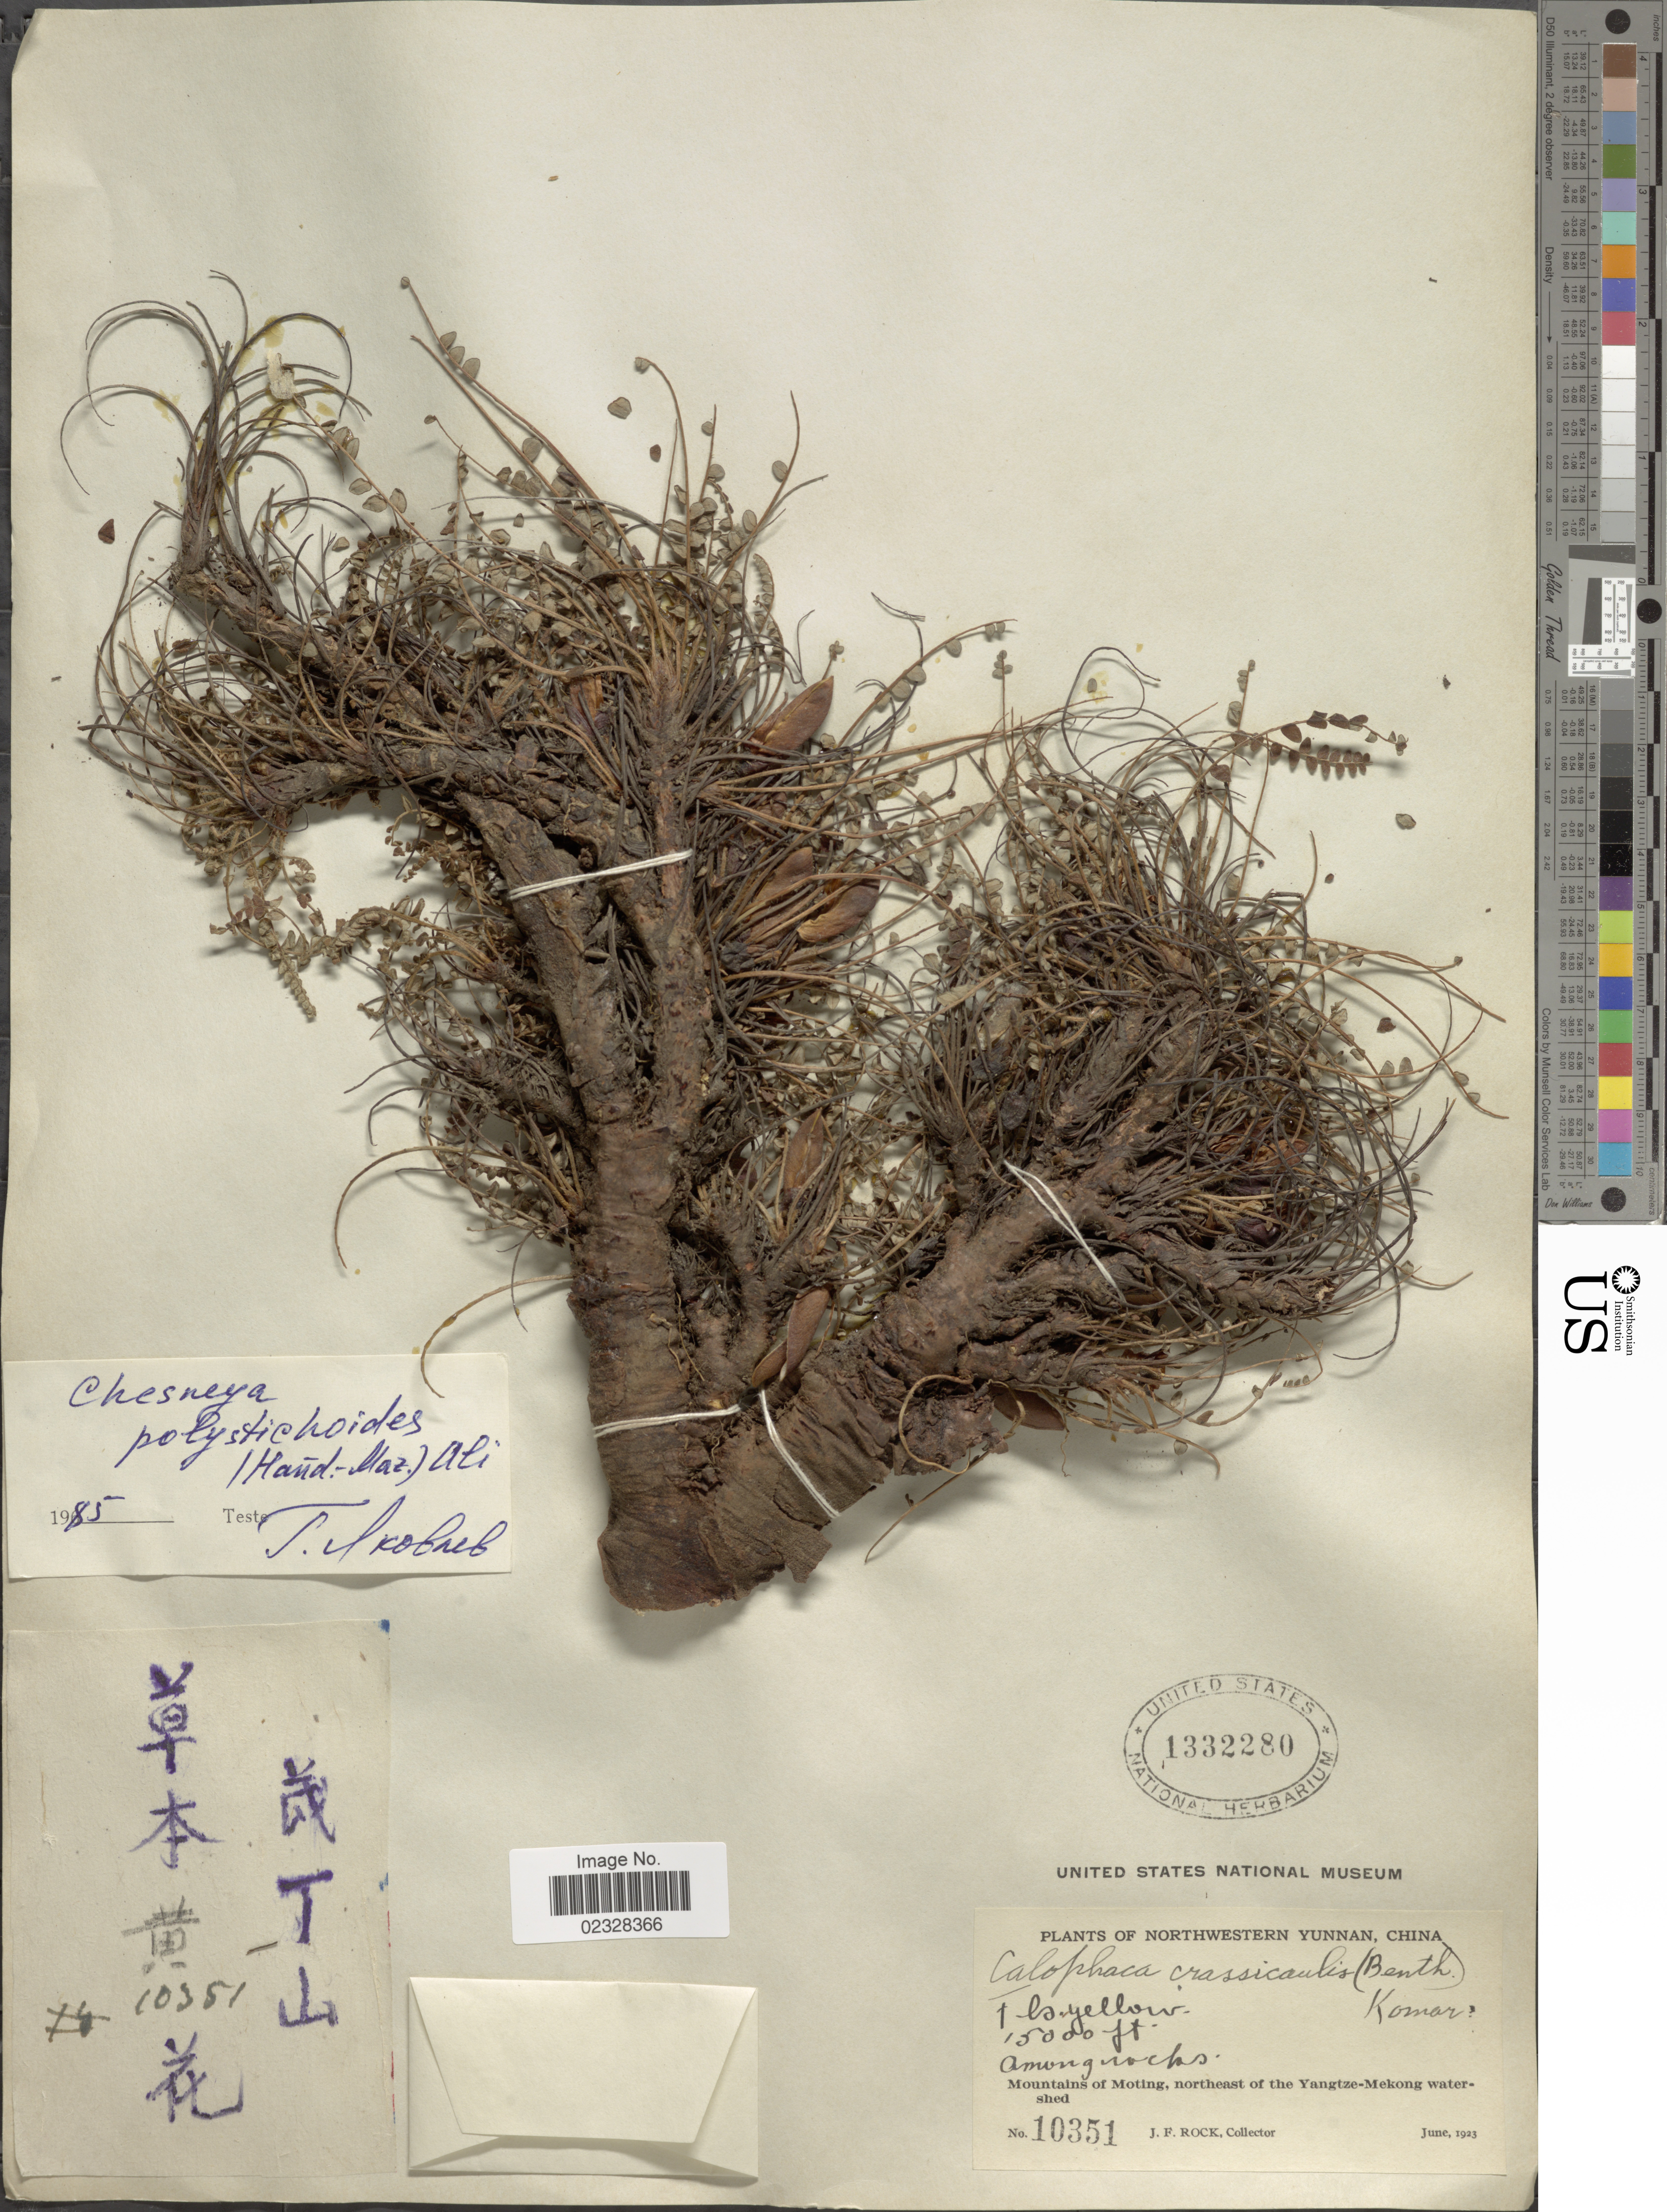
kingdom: Plantae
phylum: Tracheophyta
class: Magnoliopsida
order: Fabales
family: Fabaceae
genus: Chesneya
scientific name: Chesneya polystichoides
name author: (Hand.-Mazz.) Ali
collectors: J. Rock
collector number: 10351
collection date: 1923-06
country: China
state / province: Yunnan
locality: Northwestern Yunnan, among rocks, Mountains of Moting, northeast of the Yangtze-Mekong watershed.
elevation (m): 4572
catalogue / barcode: US 1332280